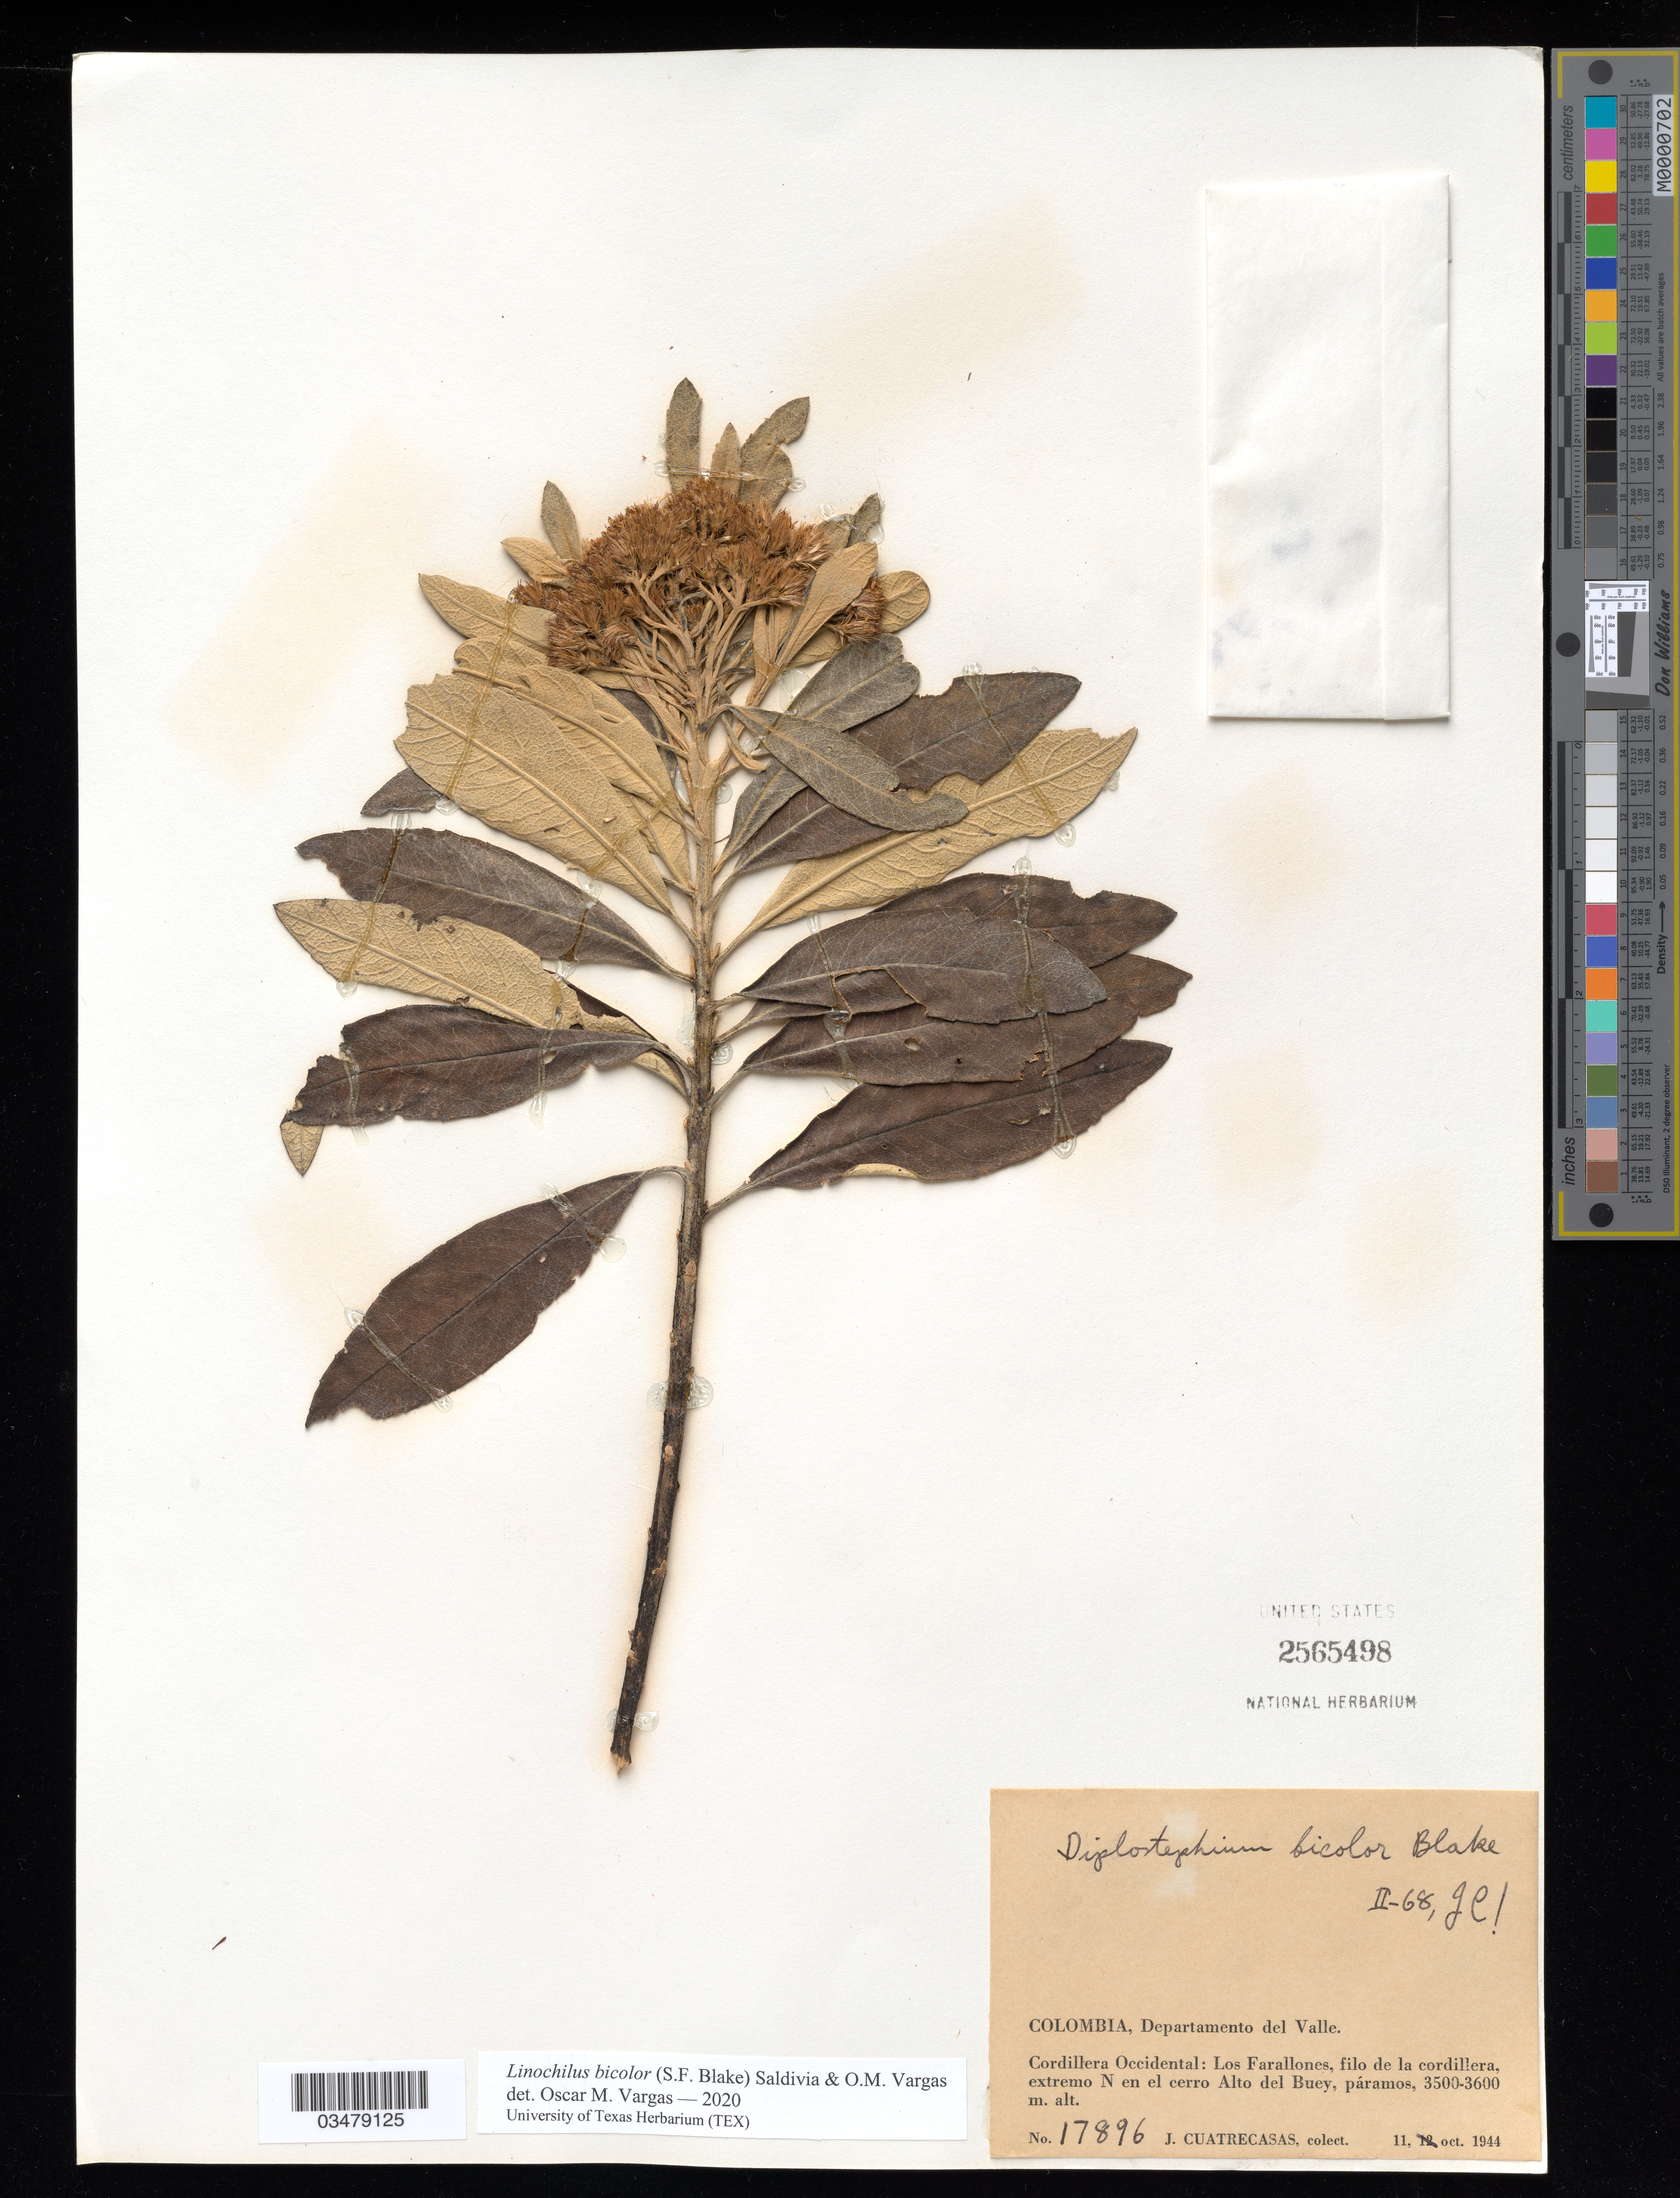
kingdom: Plantae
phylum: Tracheophyta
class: Magnoliopsida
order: Asterales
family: Asteraceae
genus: Linochilus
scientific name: Linochilus bicolor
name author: (S.F. Blake) Saldivia & O.M. Vargas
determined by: Vargas, Oscar M.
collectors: J. Cuatrecasas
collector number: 17896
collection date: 1944-10-11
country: Colombia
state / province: Valle del Cauca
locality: Cordillera Occidental: Los Farallones, filo de la cordillera, extremo N en el cerro Alto del Buey, páramos.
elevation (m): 3500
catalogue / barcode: US 2565498